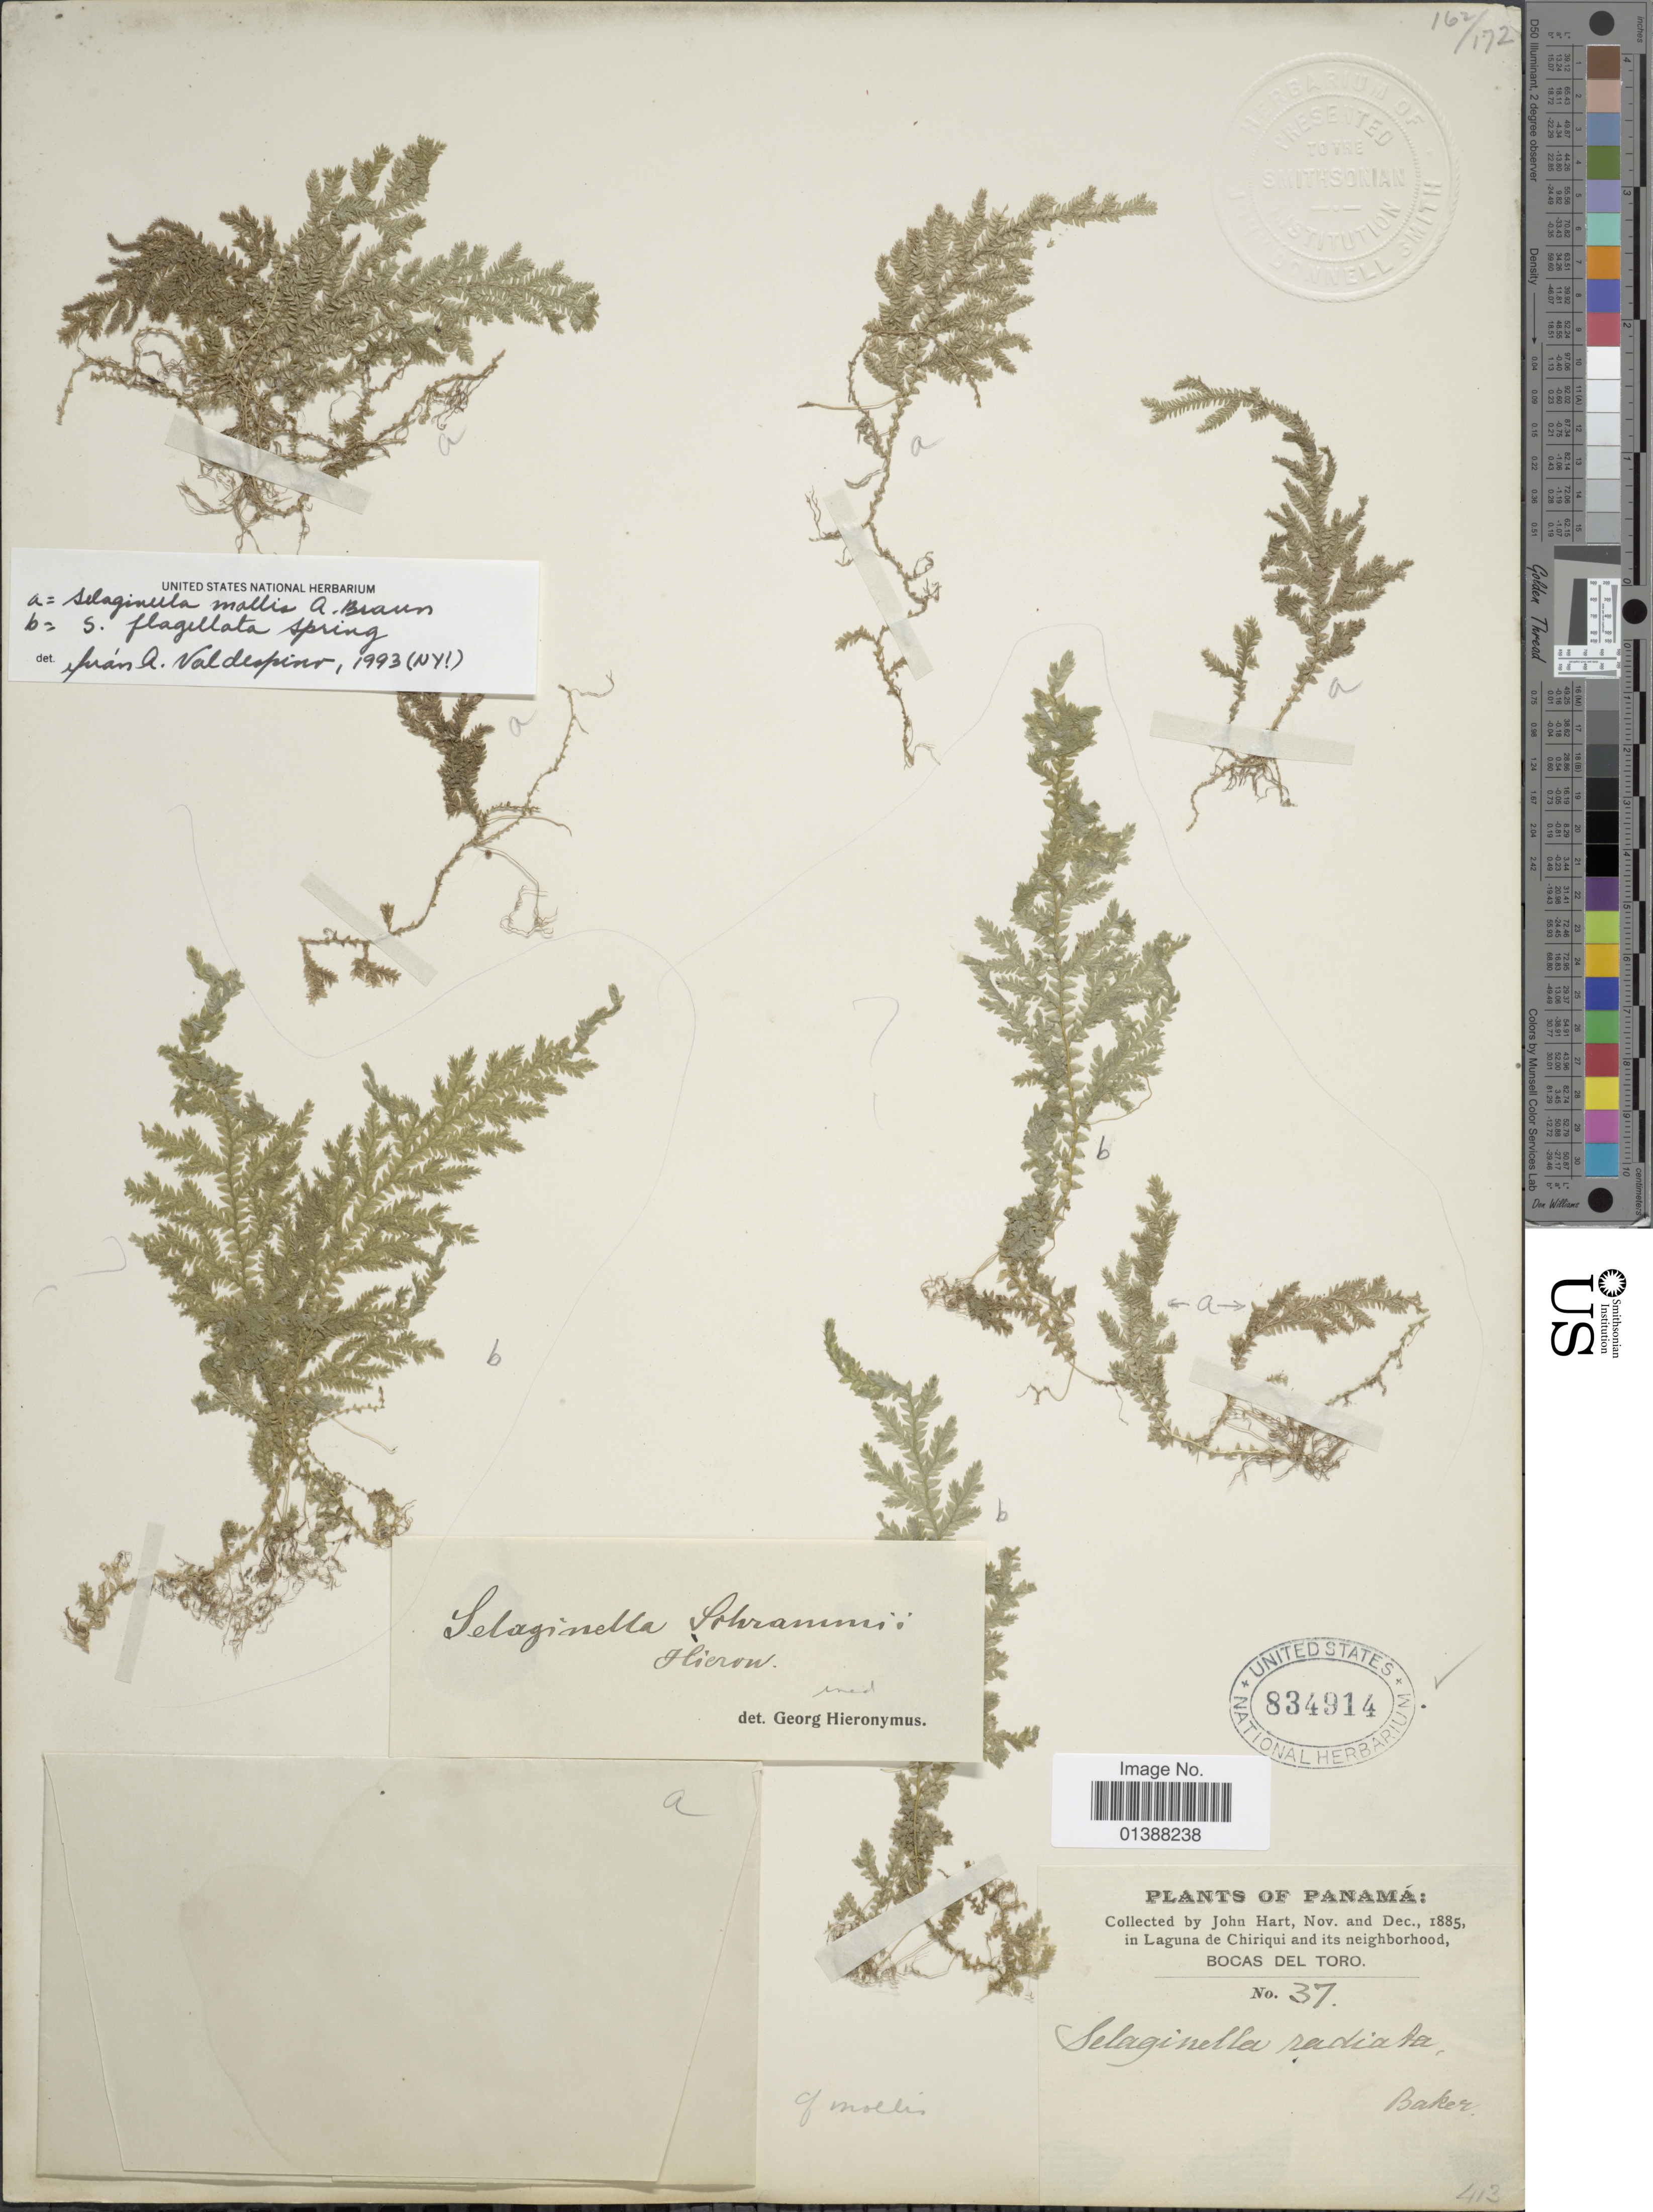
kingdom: Plantae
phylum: Tracheophyta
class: Lycopodiopsida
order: Selaginellales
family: Selaginellaceae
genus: Selaginella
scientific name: Selaginella mollis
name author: A. Braun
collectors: J. Hart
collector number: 37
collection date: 1885-11/1885-12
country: Panama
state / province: Bocas del Toro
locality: In Laguna de Chiriqui and its neighborhood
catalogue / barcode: US 834914